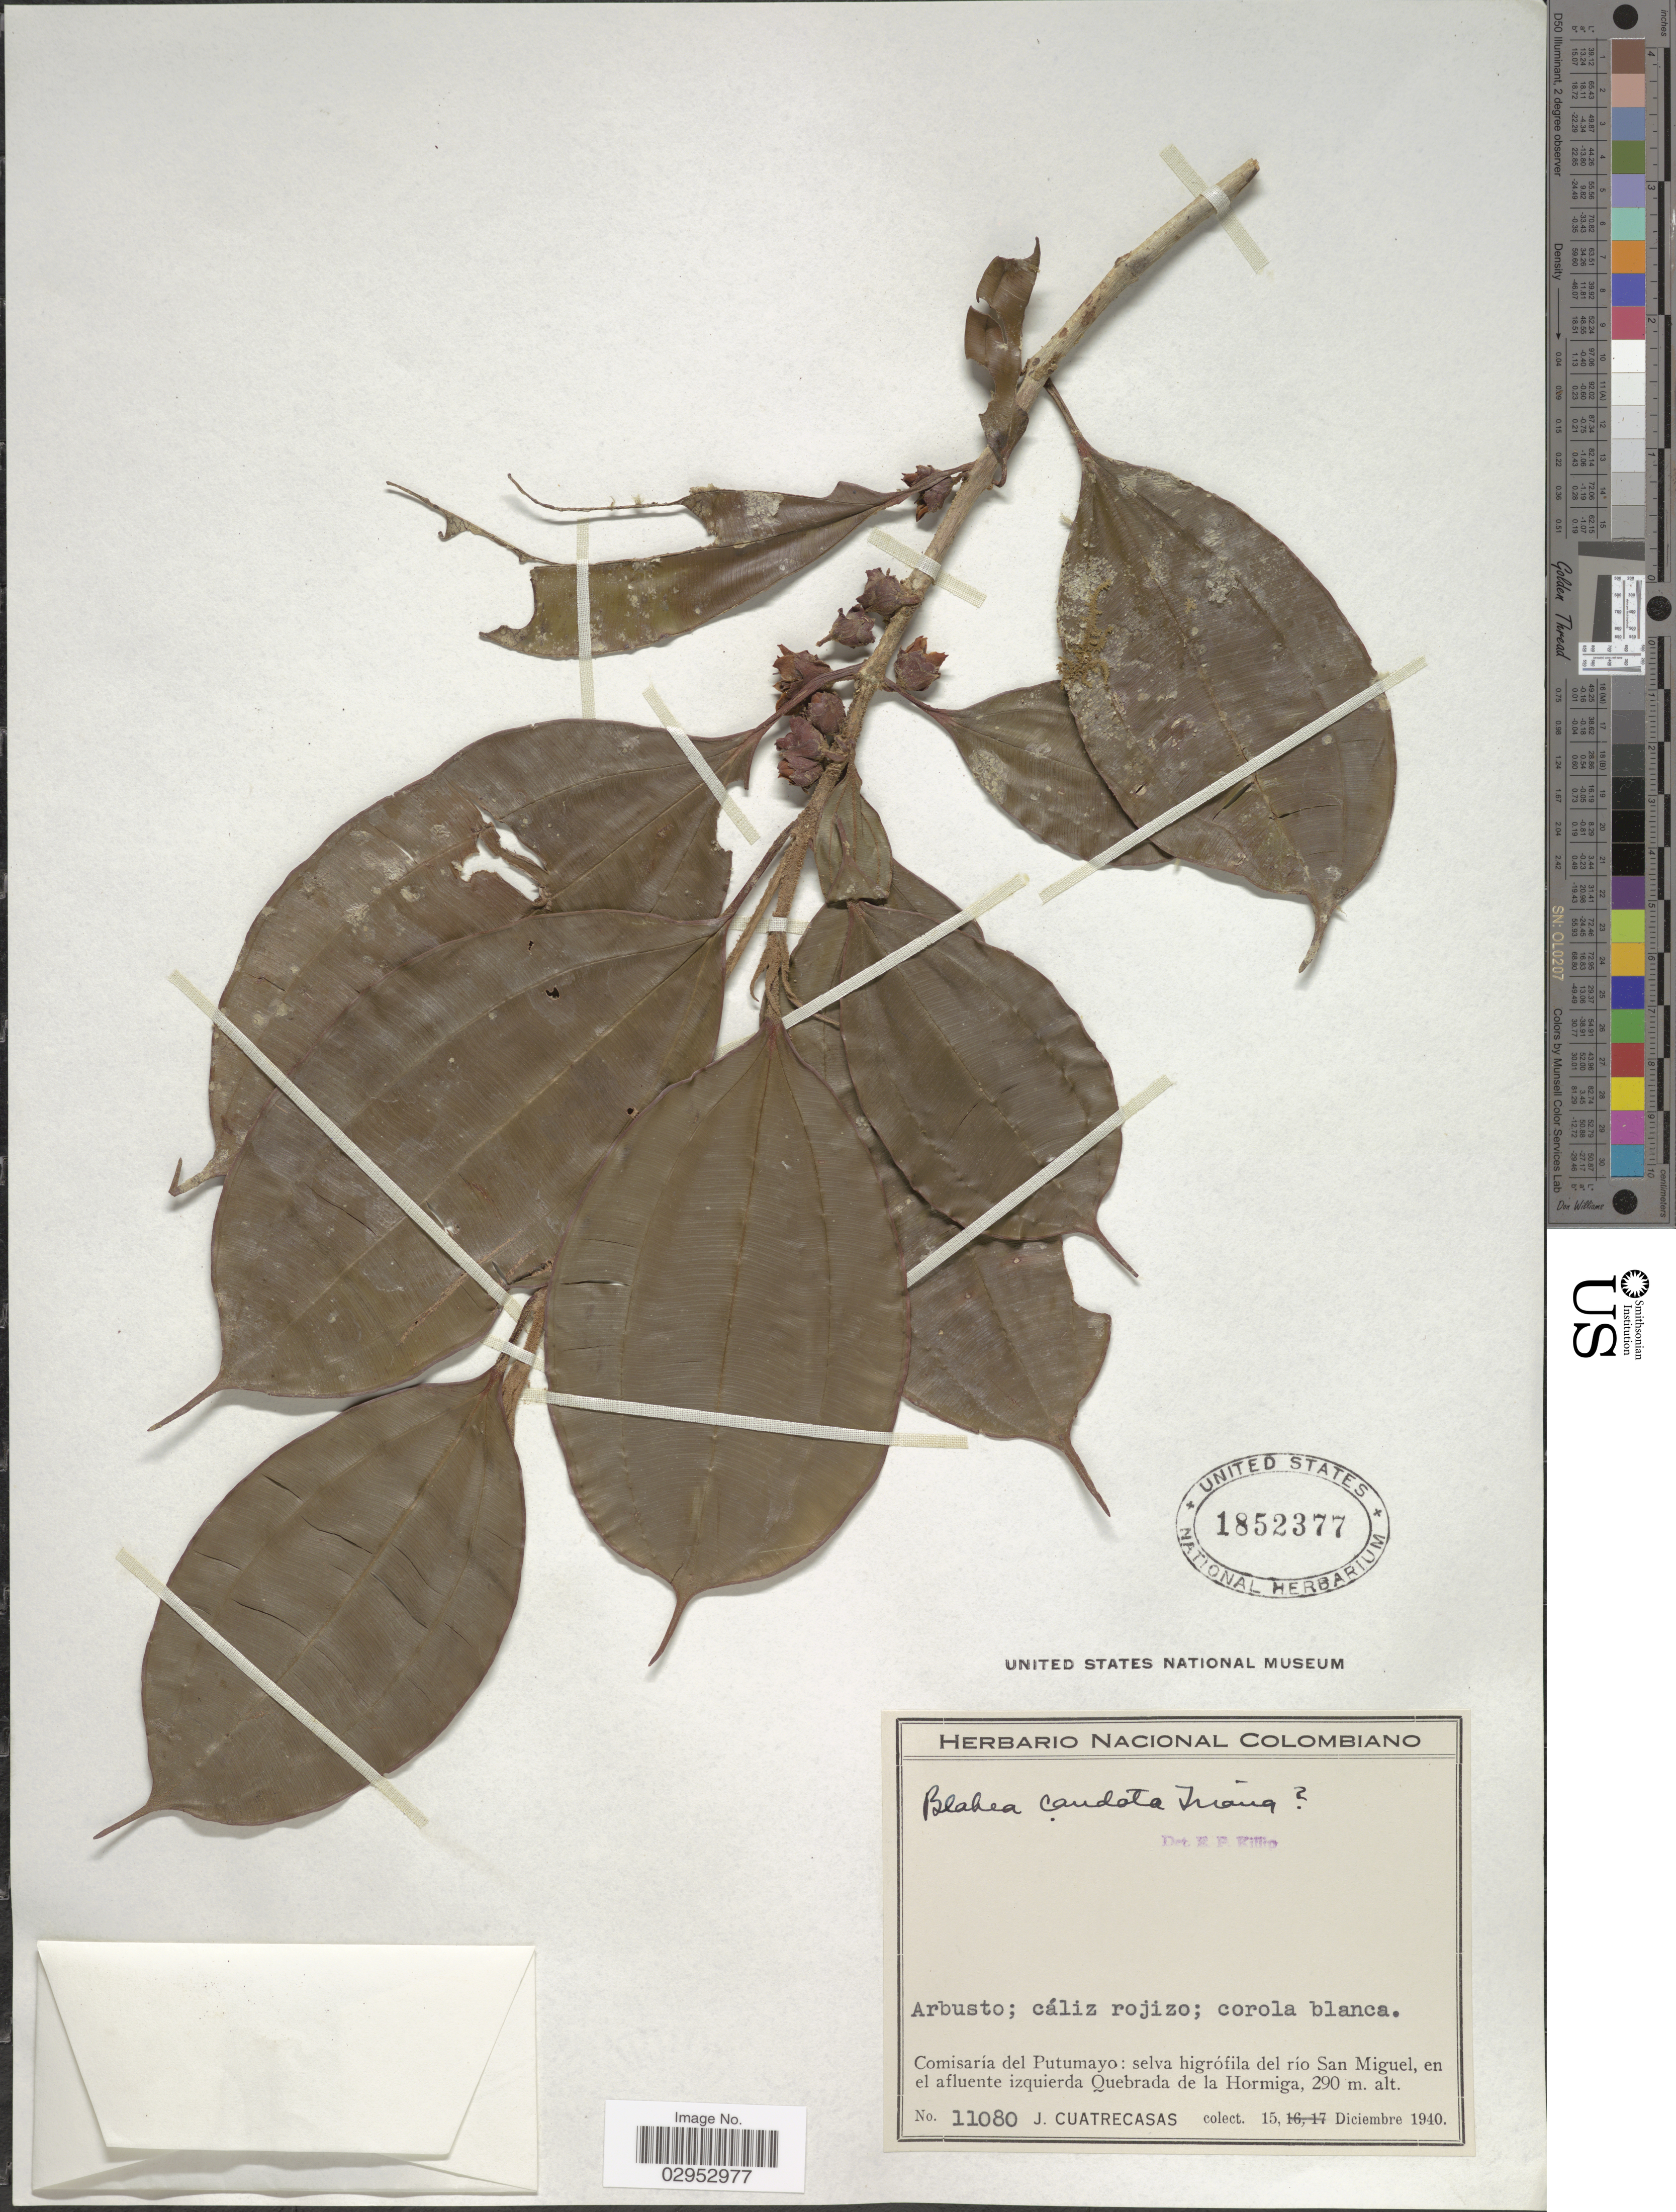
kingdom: Plantae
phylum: Tracheophyta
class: Magnoliopsida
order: Myrtales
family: Melastomataceae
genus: Blakea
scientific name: Blakea caudata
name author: Triana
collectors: J. Cuatrecasas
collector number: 11080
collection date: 1940-12-15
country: Colombia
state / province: Putumayo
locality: Comisaría del Putumayo: selva higrófila del río San Miguel, en el afluente izquierda Quebrada de la Hormiga.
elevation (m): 290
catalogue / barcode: US 1852377